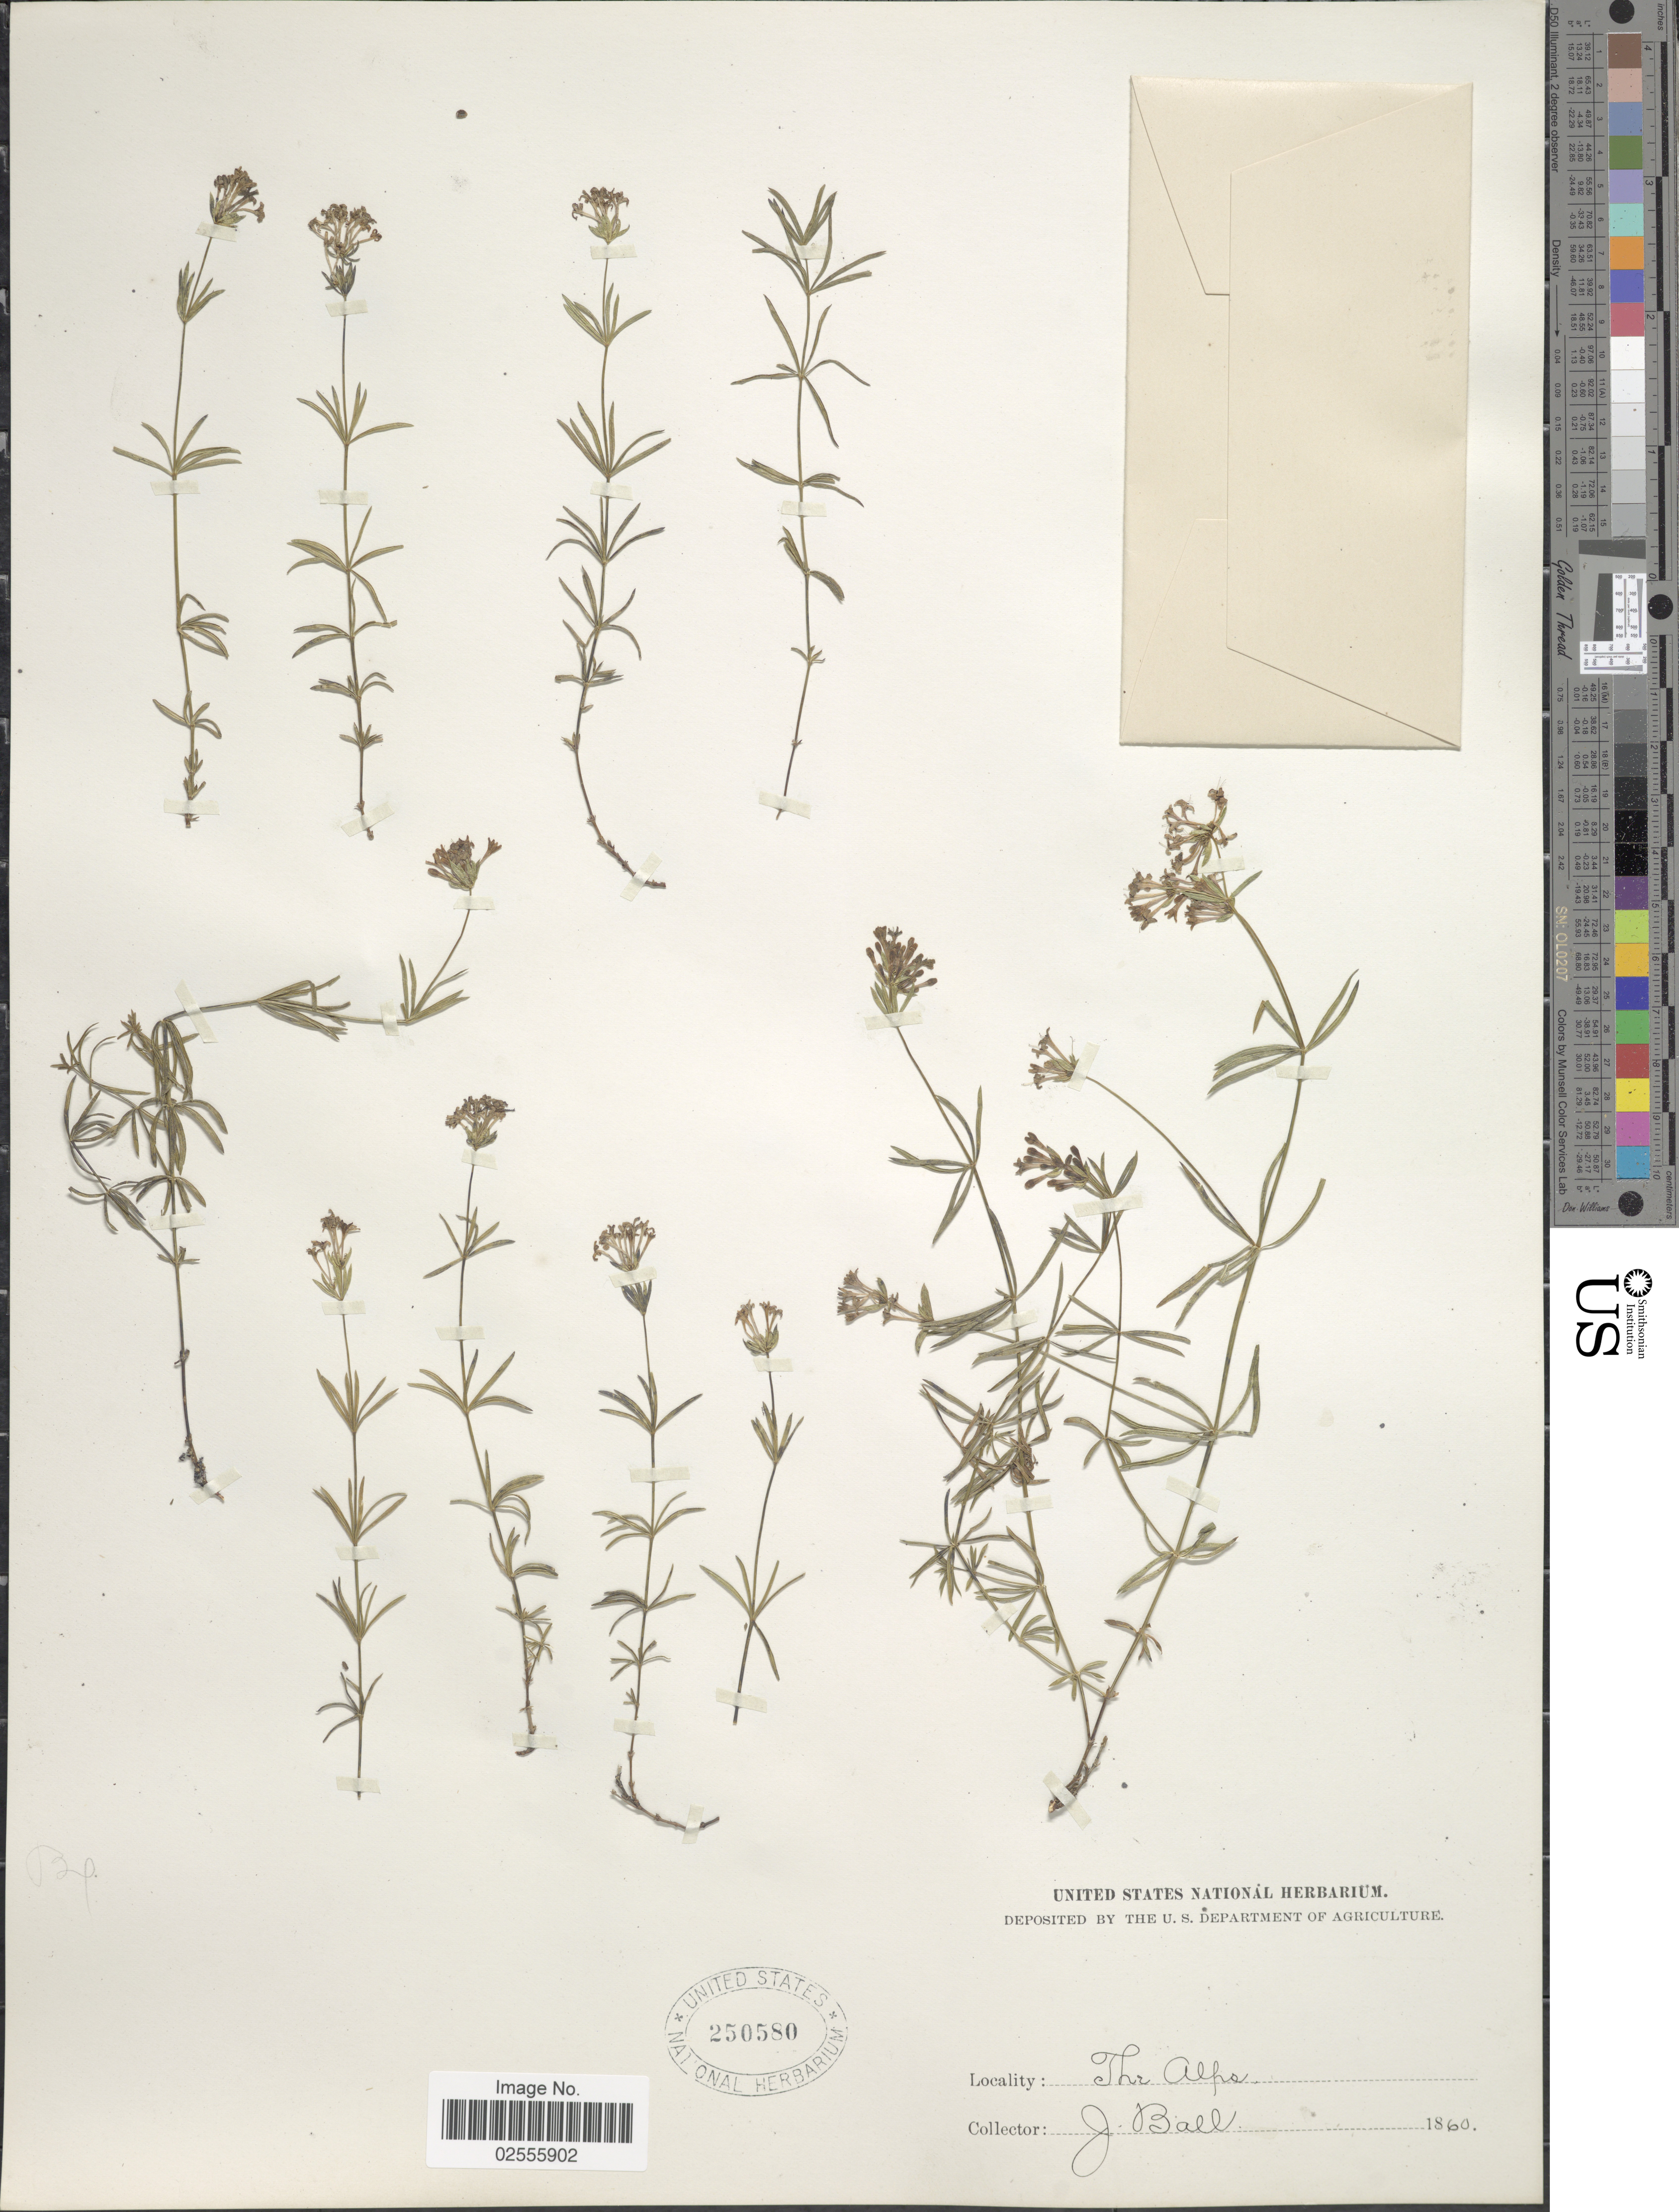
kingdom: Plantae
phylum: Tracheophyta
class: Magnoliopsida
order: Gentianales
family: Rubiaceae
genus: Asperula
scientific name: Asperula sp.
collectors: J. Ball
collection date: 1860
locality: The Alps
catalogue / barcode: US 250580